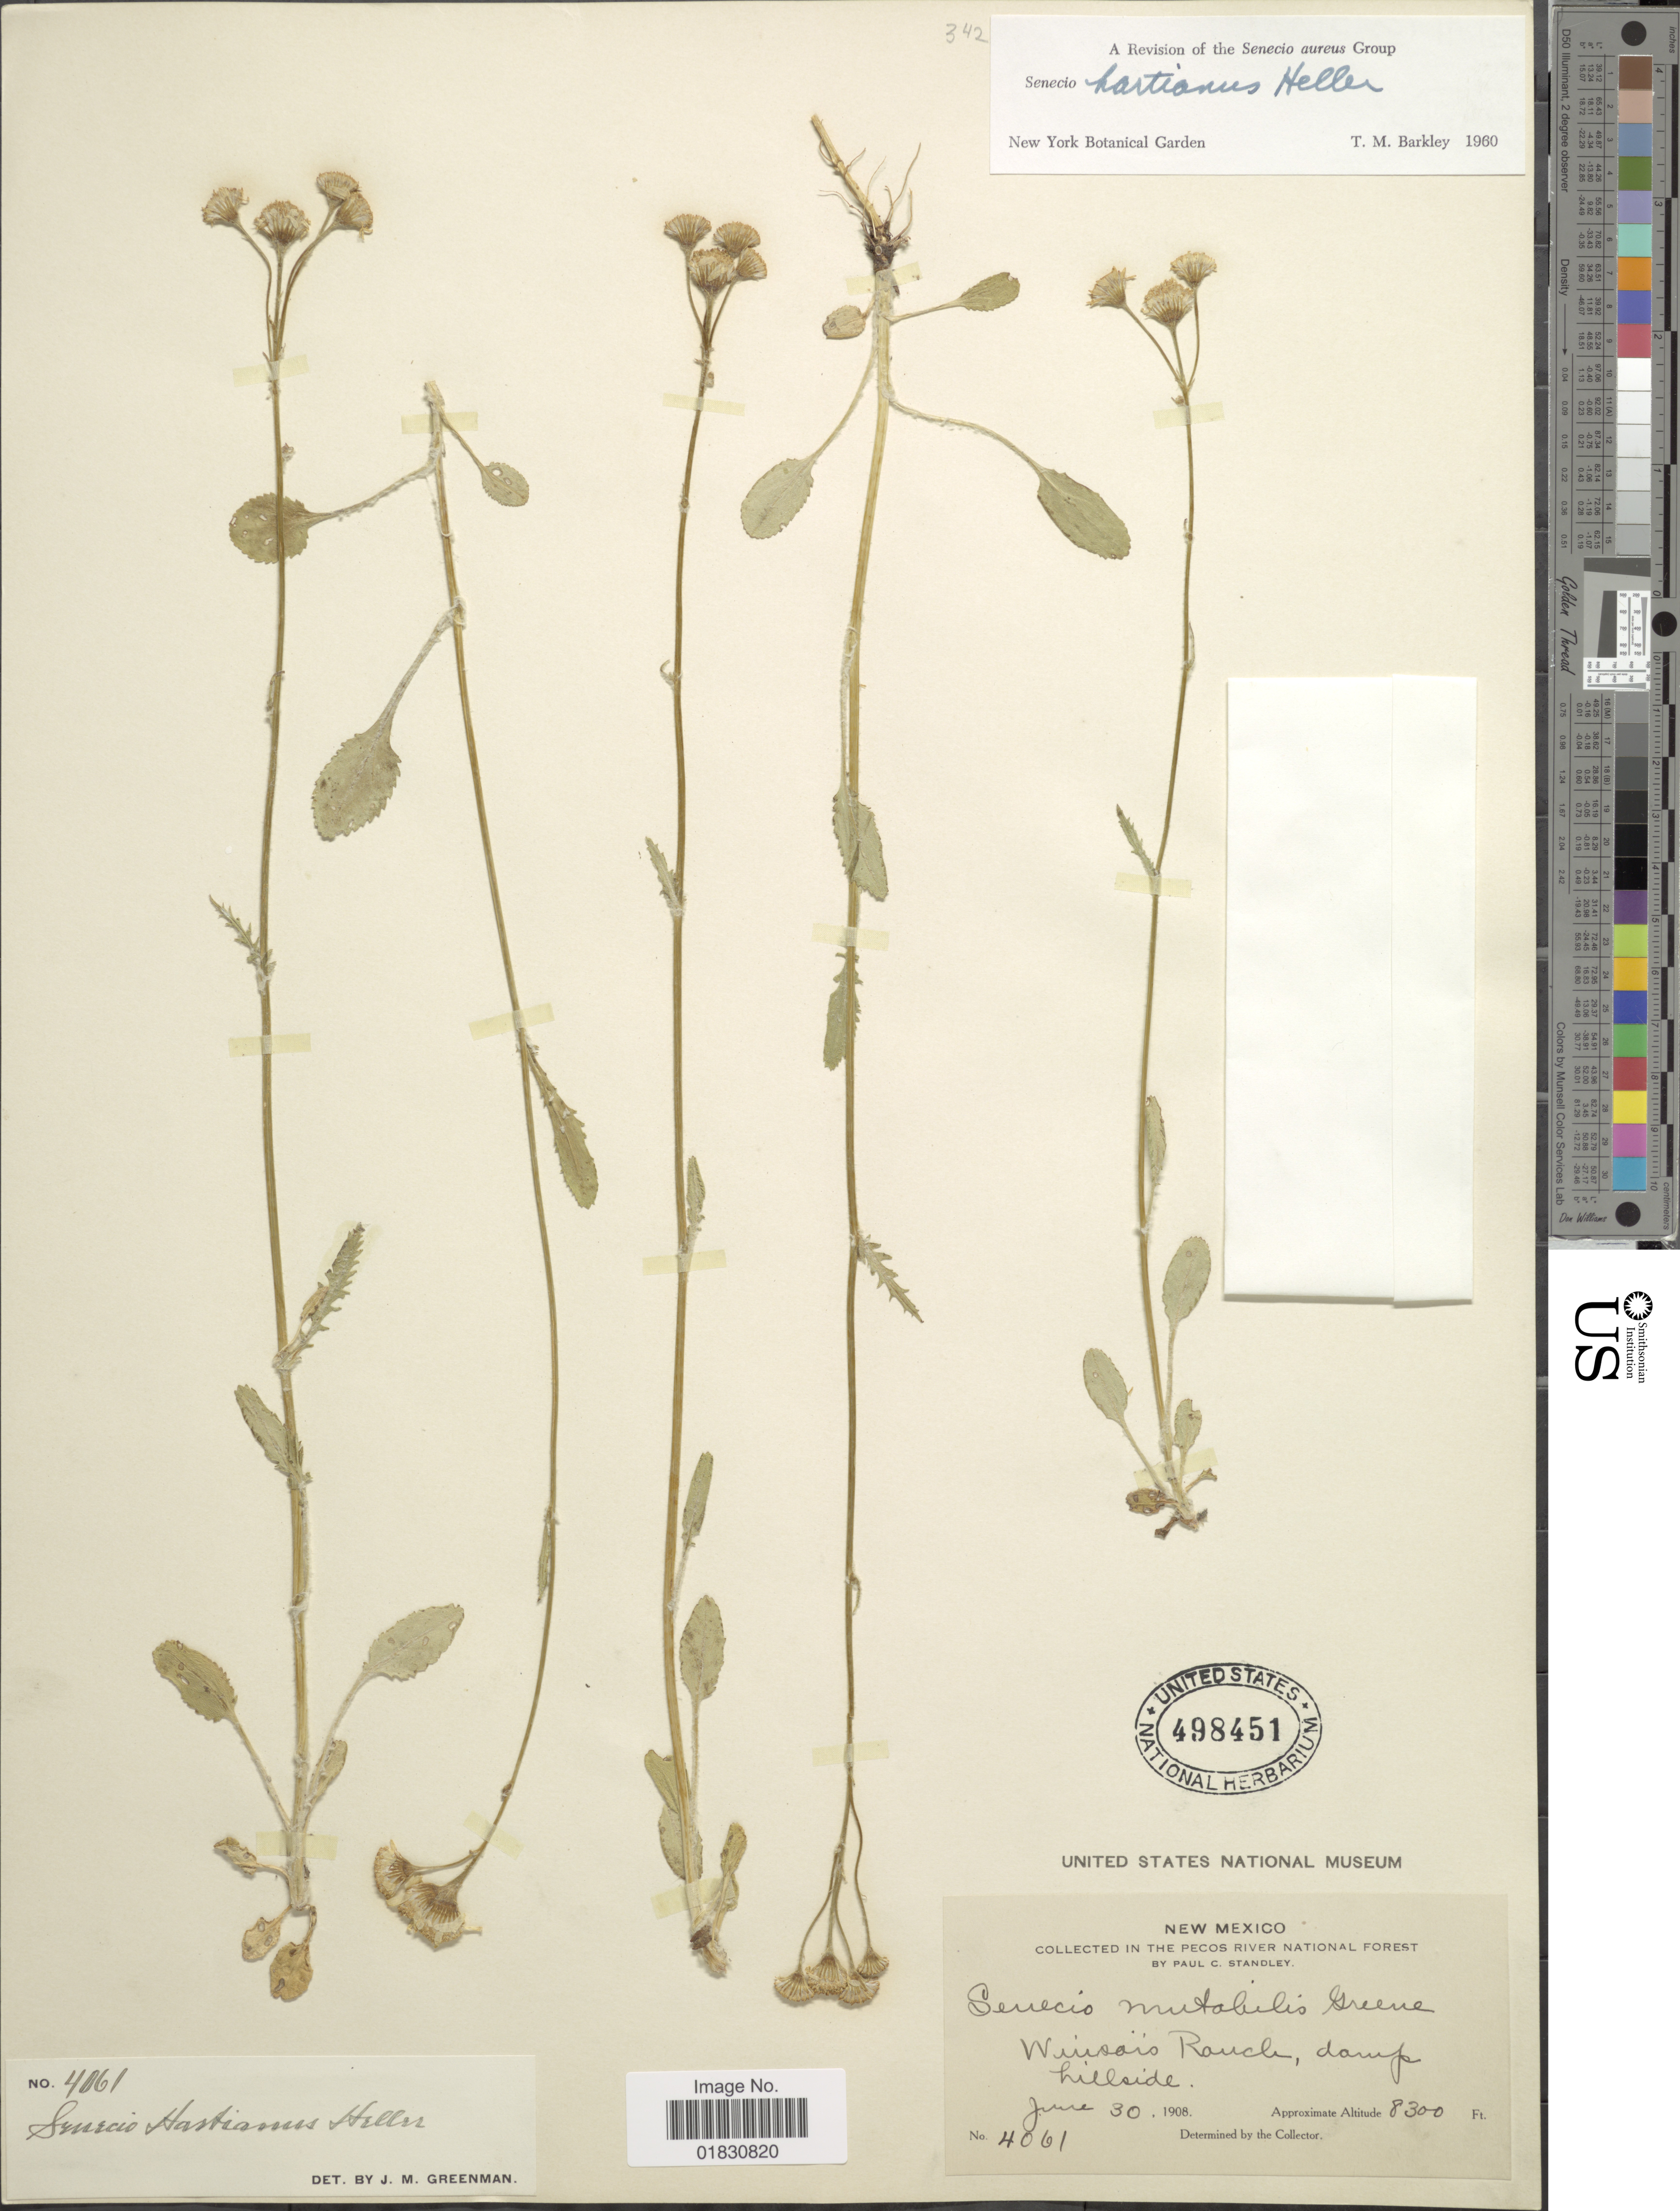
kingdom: Plantae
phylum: Tracheophyta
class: Magnoliopsida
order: Asterales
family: Asteraceae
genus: Packera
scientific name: Packera hartiana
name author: (A. Heller) W.A. Weber & Á. Löve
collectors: P. C. Standley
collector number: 4061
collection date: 1908-06-30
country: United States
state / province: New Mexico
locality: In The Pecos River National Forest, Winsors Ranch, damp hillside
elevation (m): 2530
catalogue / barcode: US 498451